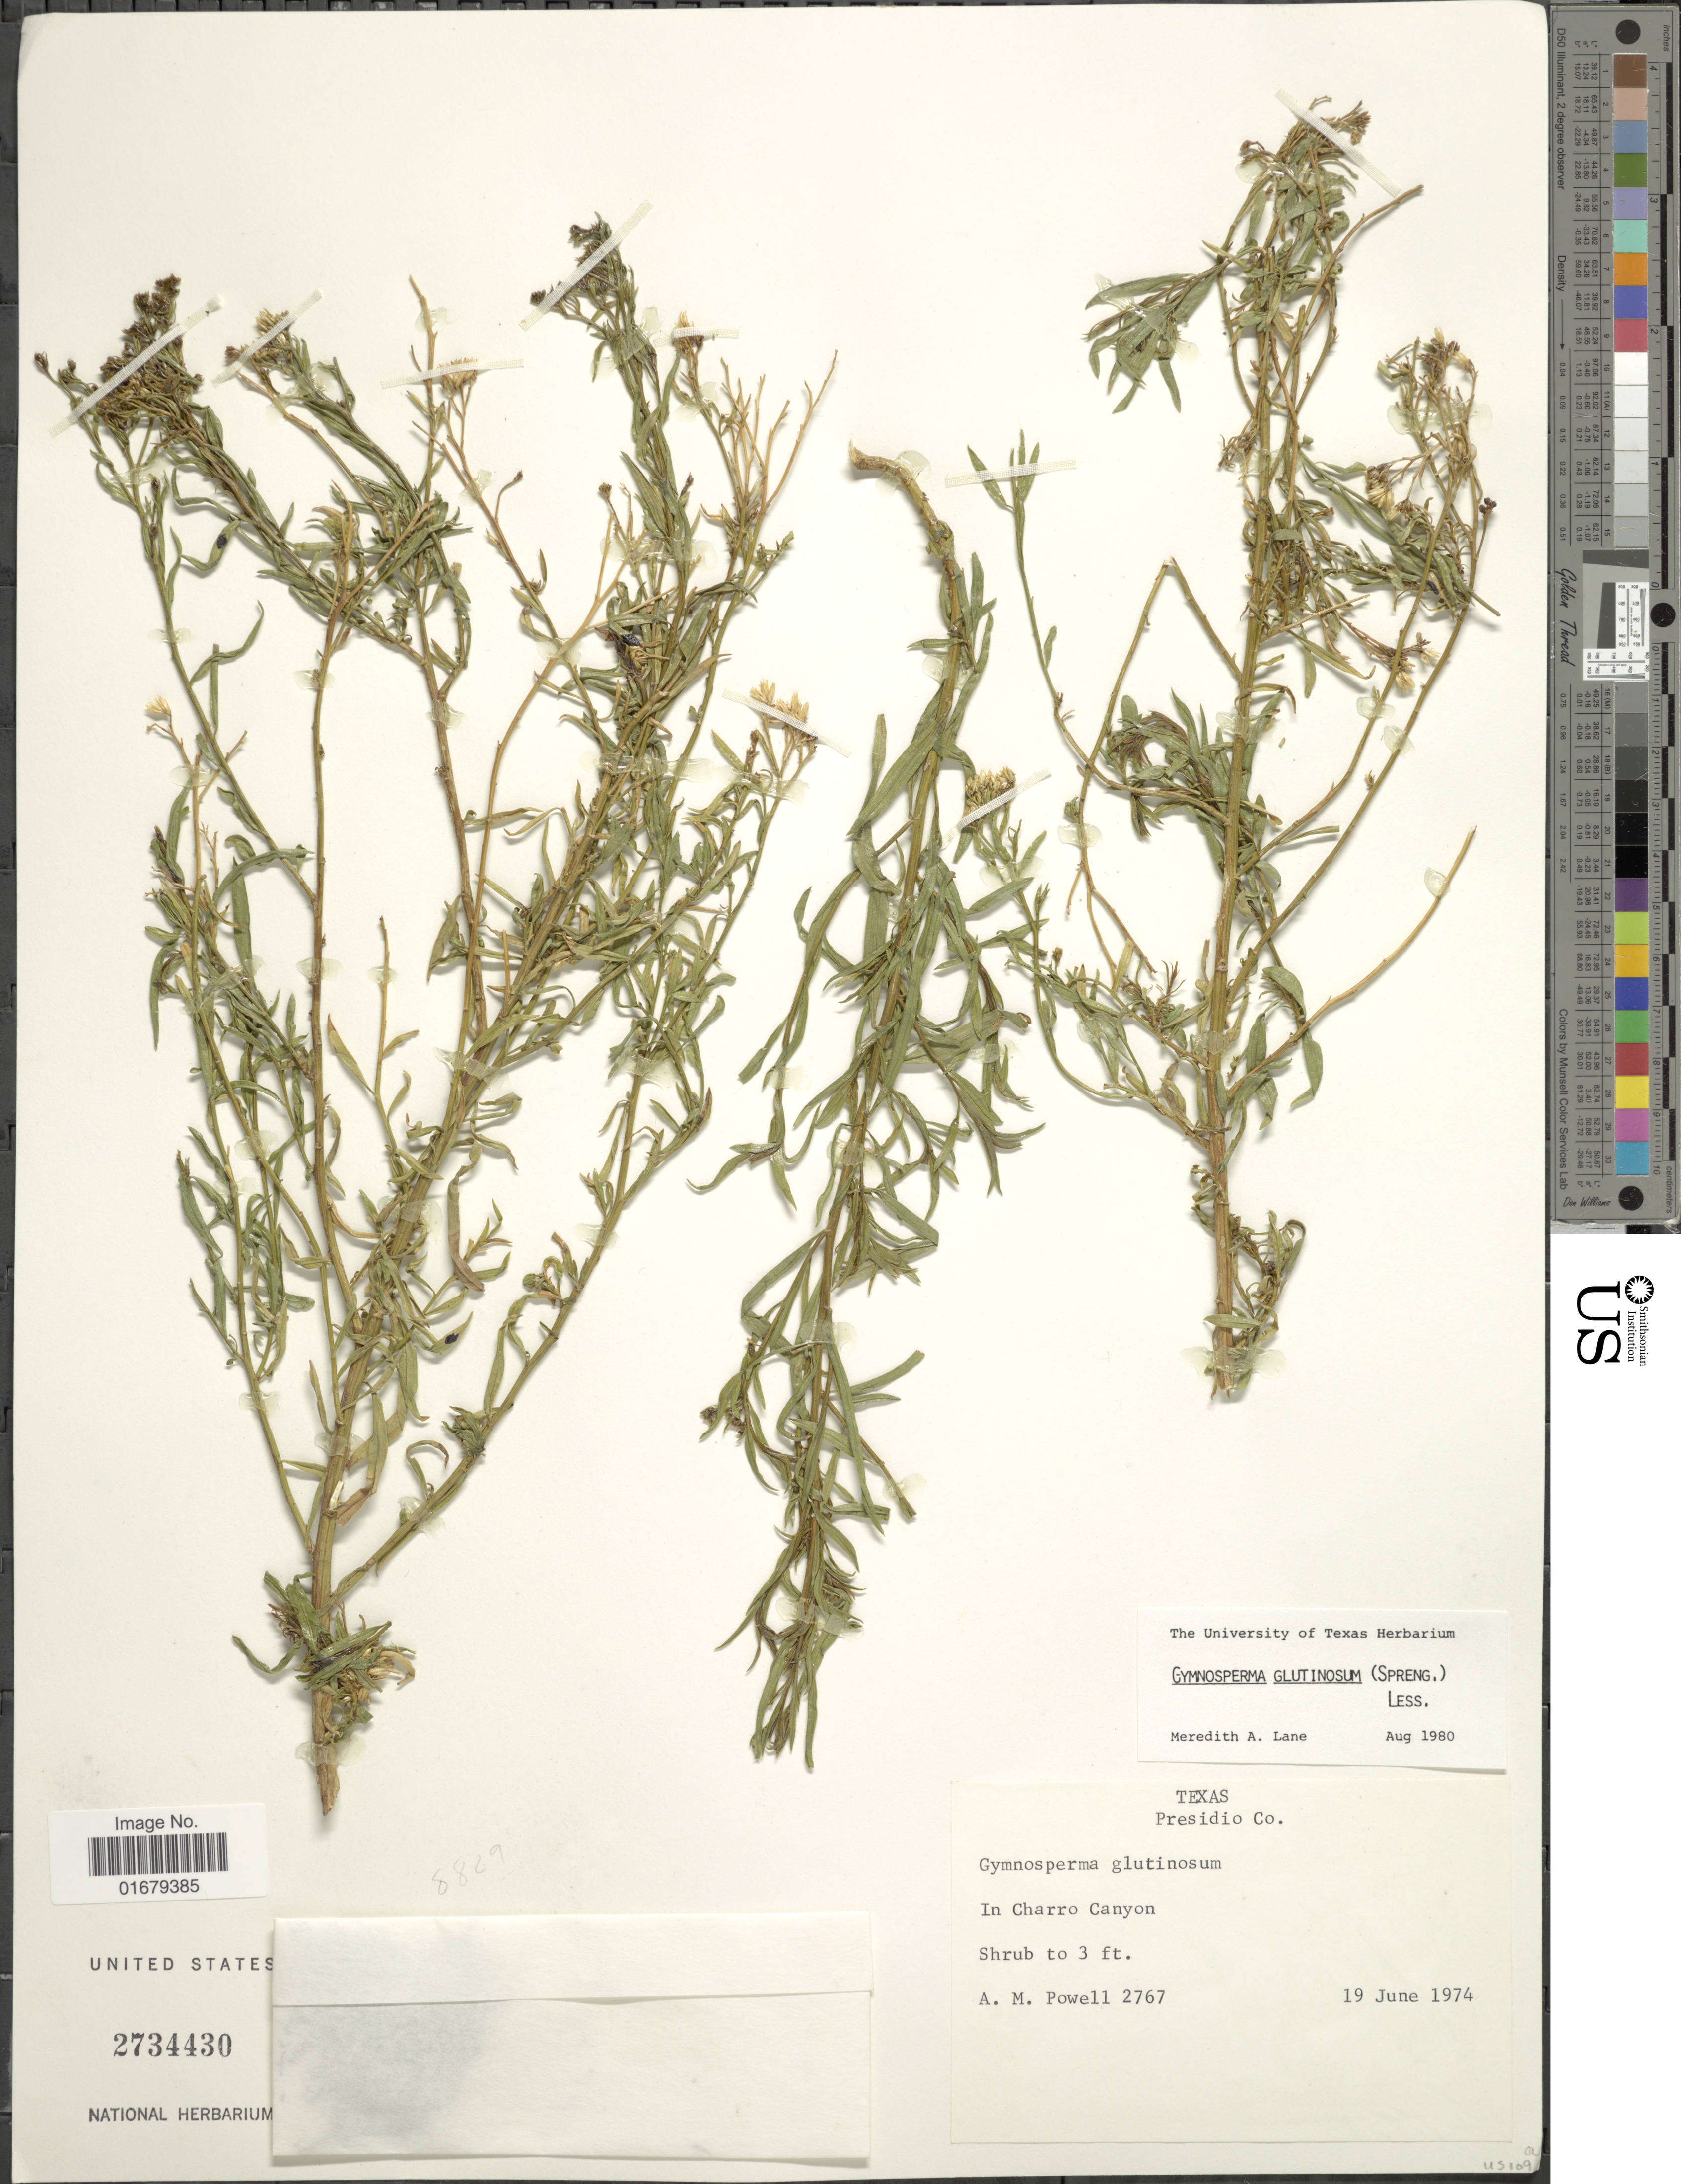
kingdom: Plantae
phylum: Tracheophyta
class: Magnoliopsida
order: Asterales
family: Asteraceae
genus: Gymnosperma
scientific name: Gymnosperma glutinosum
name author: (Spreng.) Less.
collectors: A. M. Powell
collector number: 2467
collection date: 1974-06-19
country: United States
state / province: Texas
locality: Presidio Co. In Charro Canyon.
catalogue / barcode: US 2734430